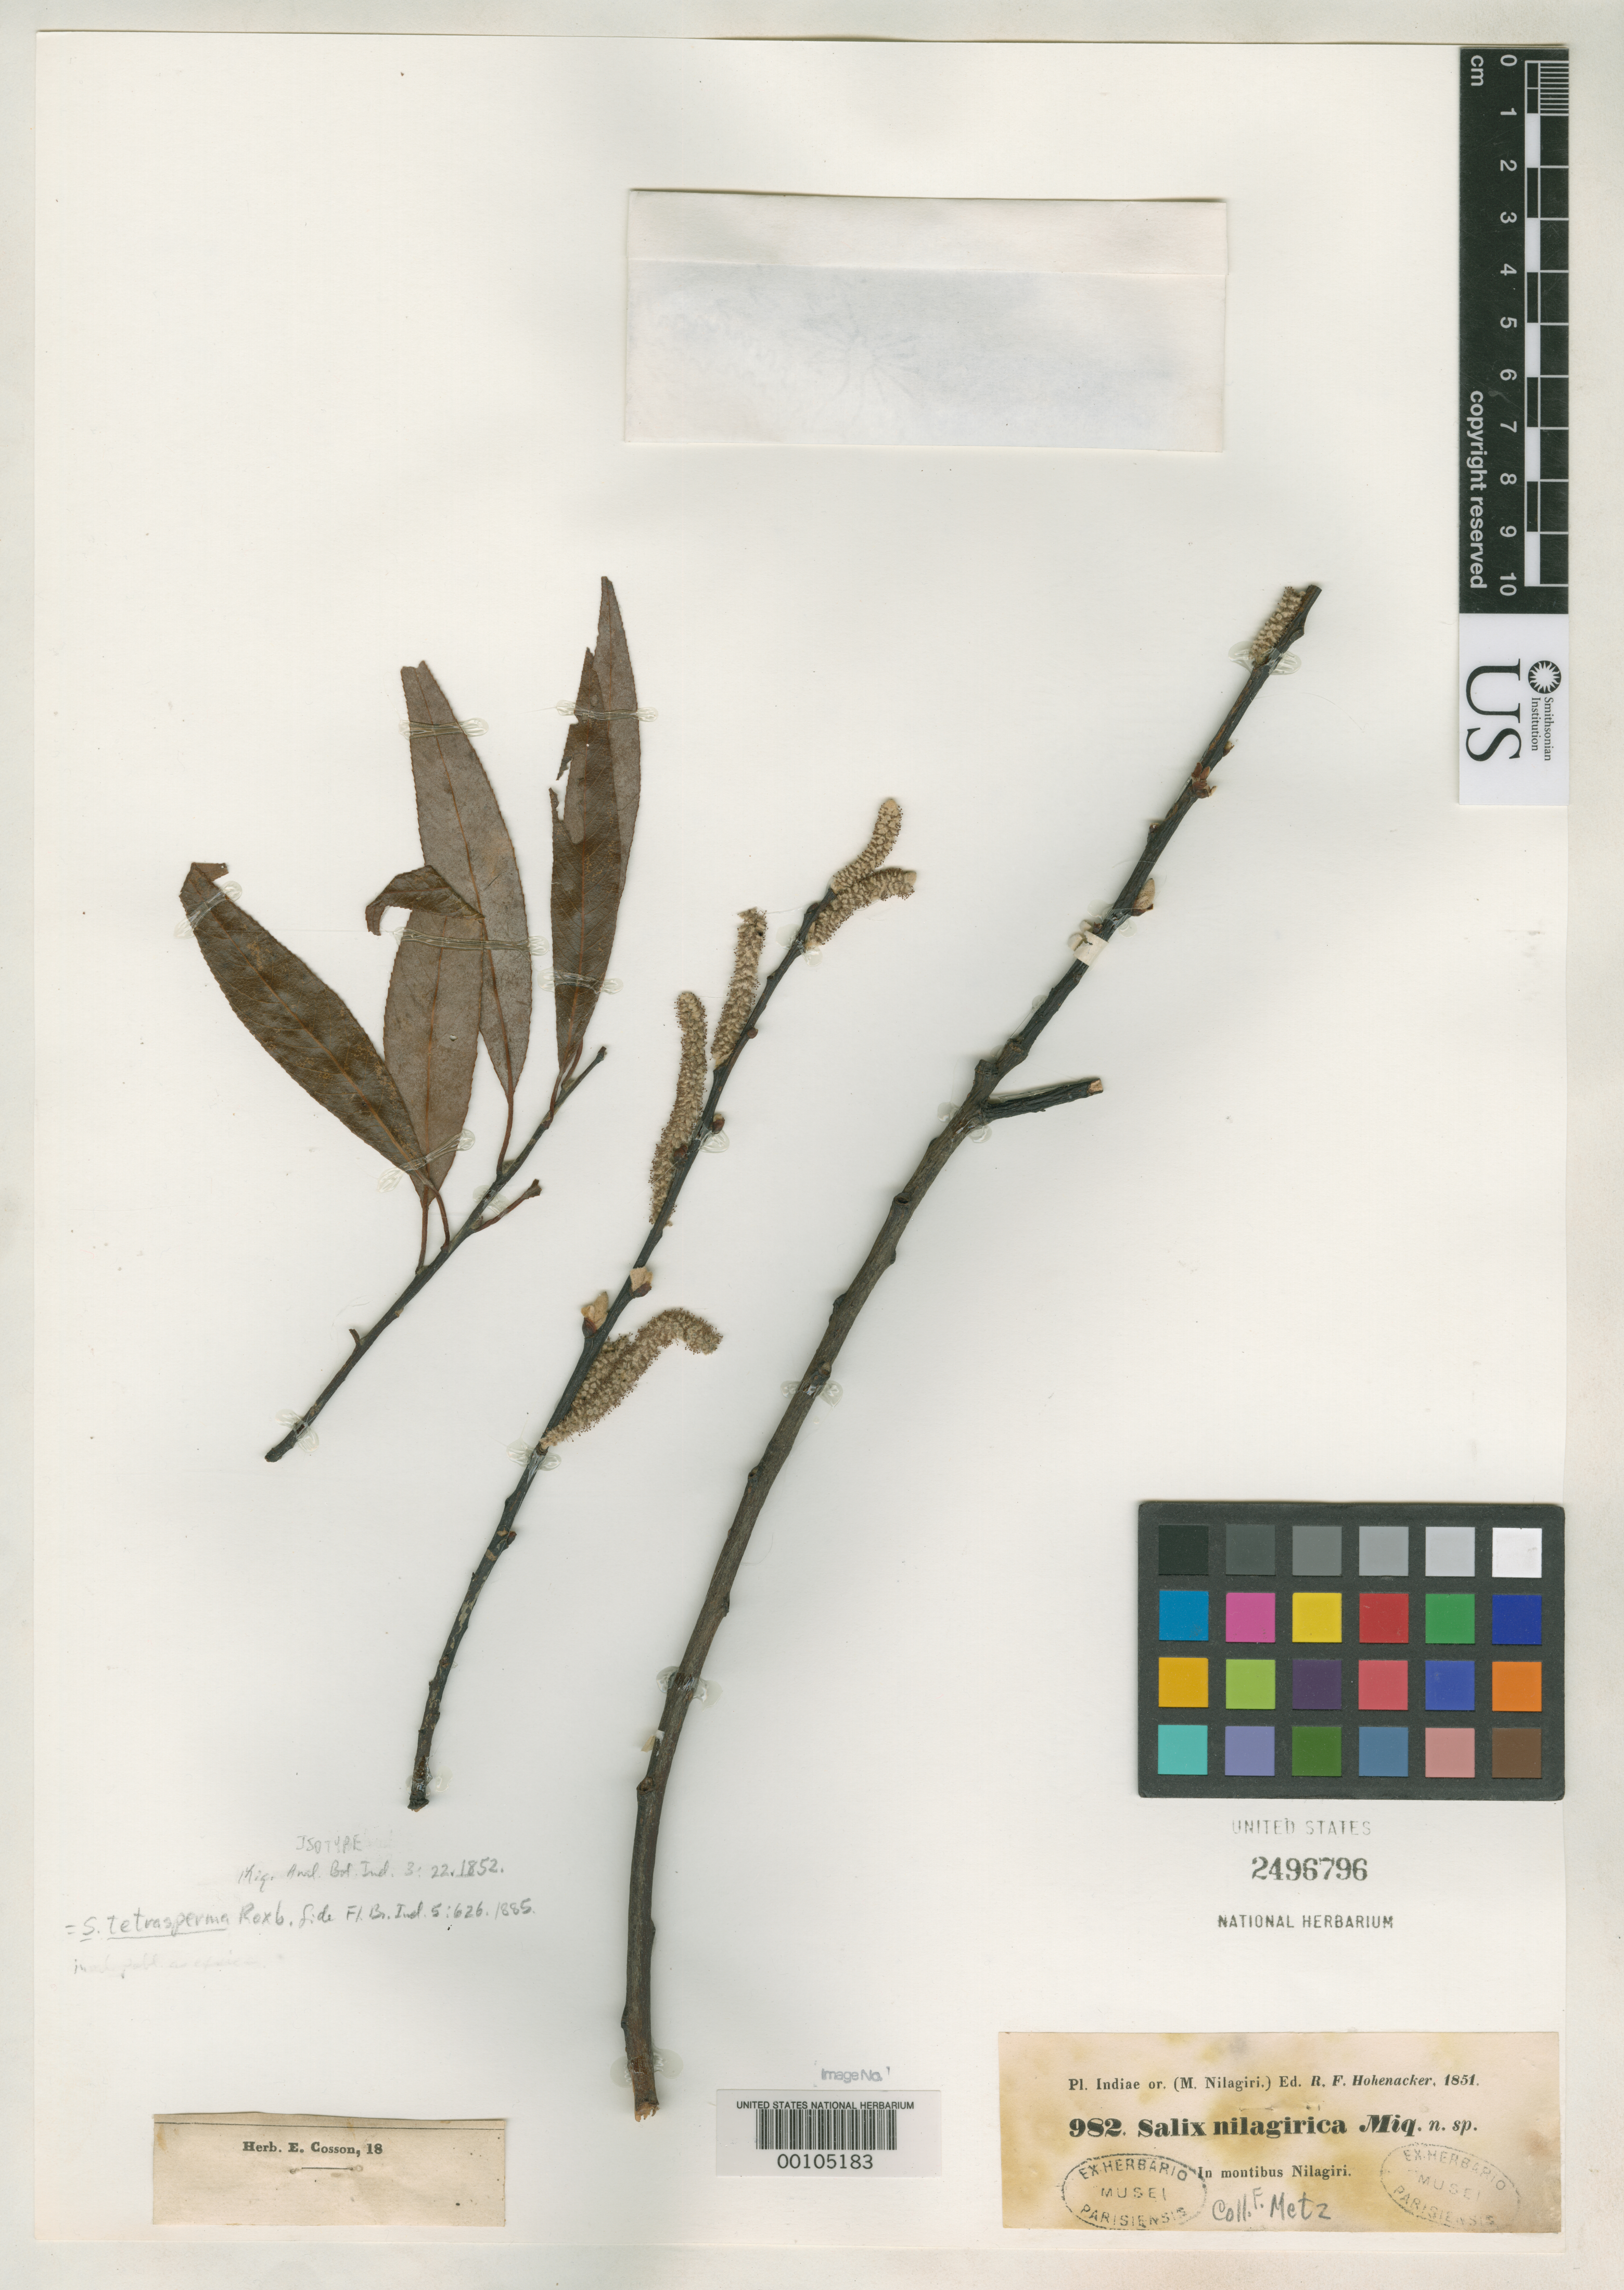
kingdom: Plantae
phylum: Tracheophyta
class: Magnoliopsida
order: Malpighiales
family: Salicaceae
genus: Salix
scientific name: Salix nilagirica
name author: Miq.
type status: Isotype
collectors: F. Metz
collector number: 982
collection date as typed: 1851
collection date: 1851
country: India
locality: Nilagiri Mts.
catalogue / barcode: US 2496796